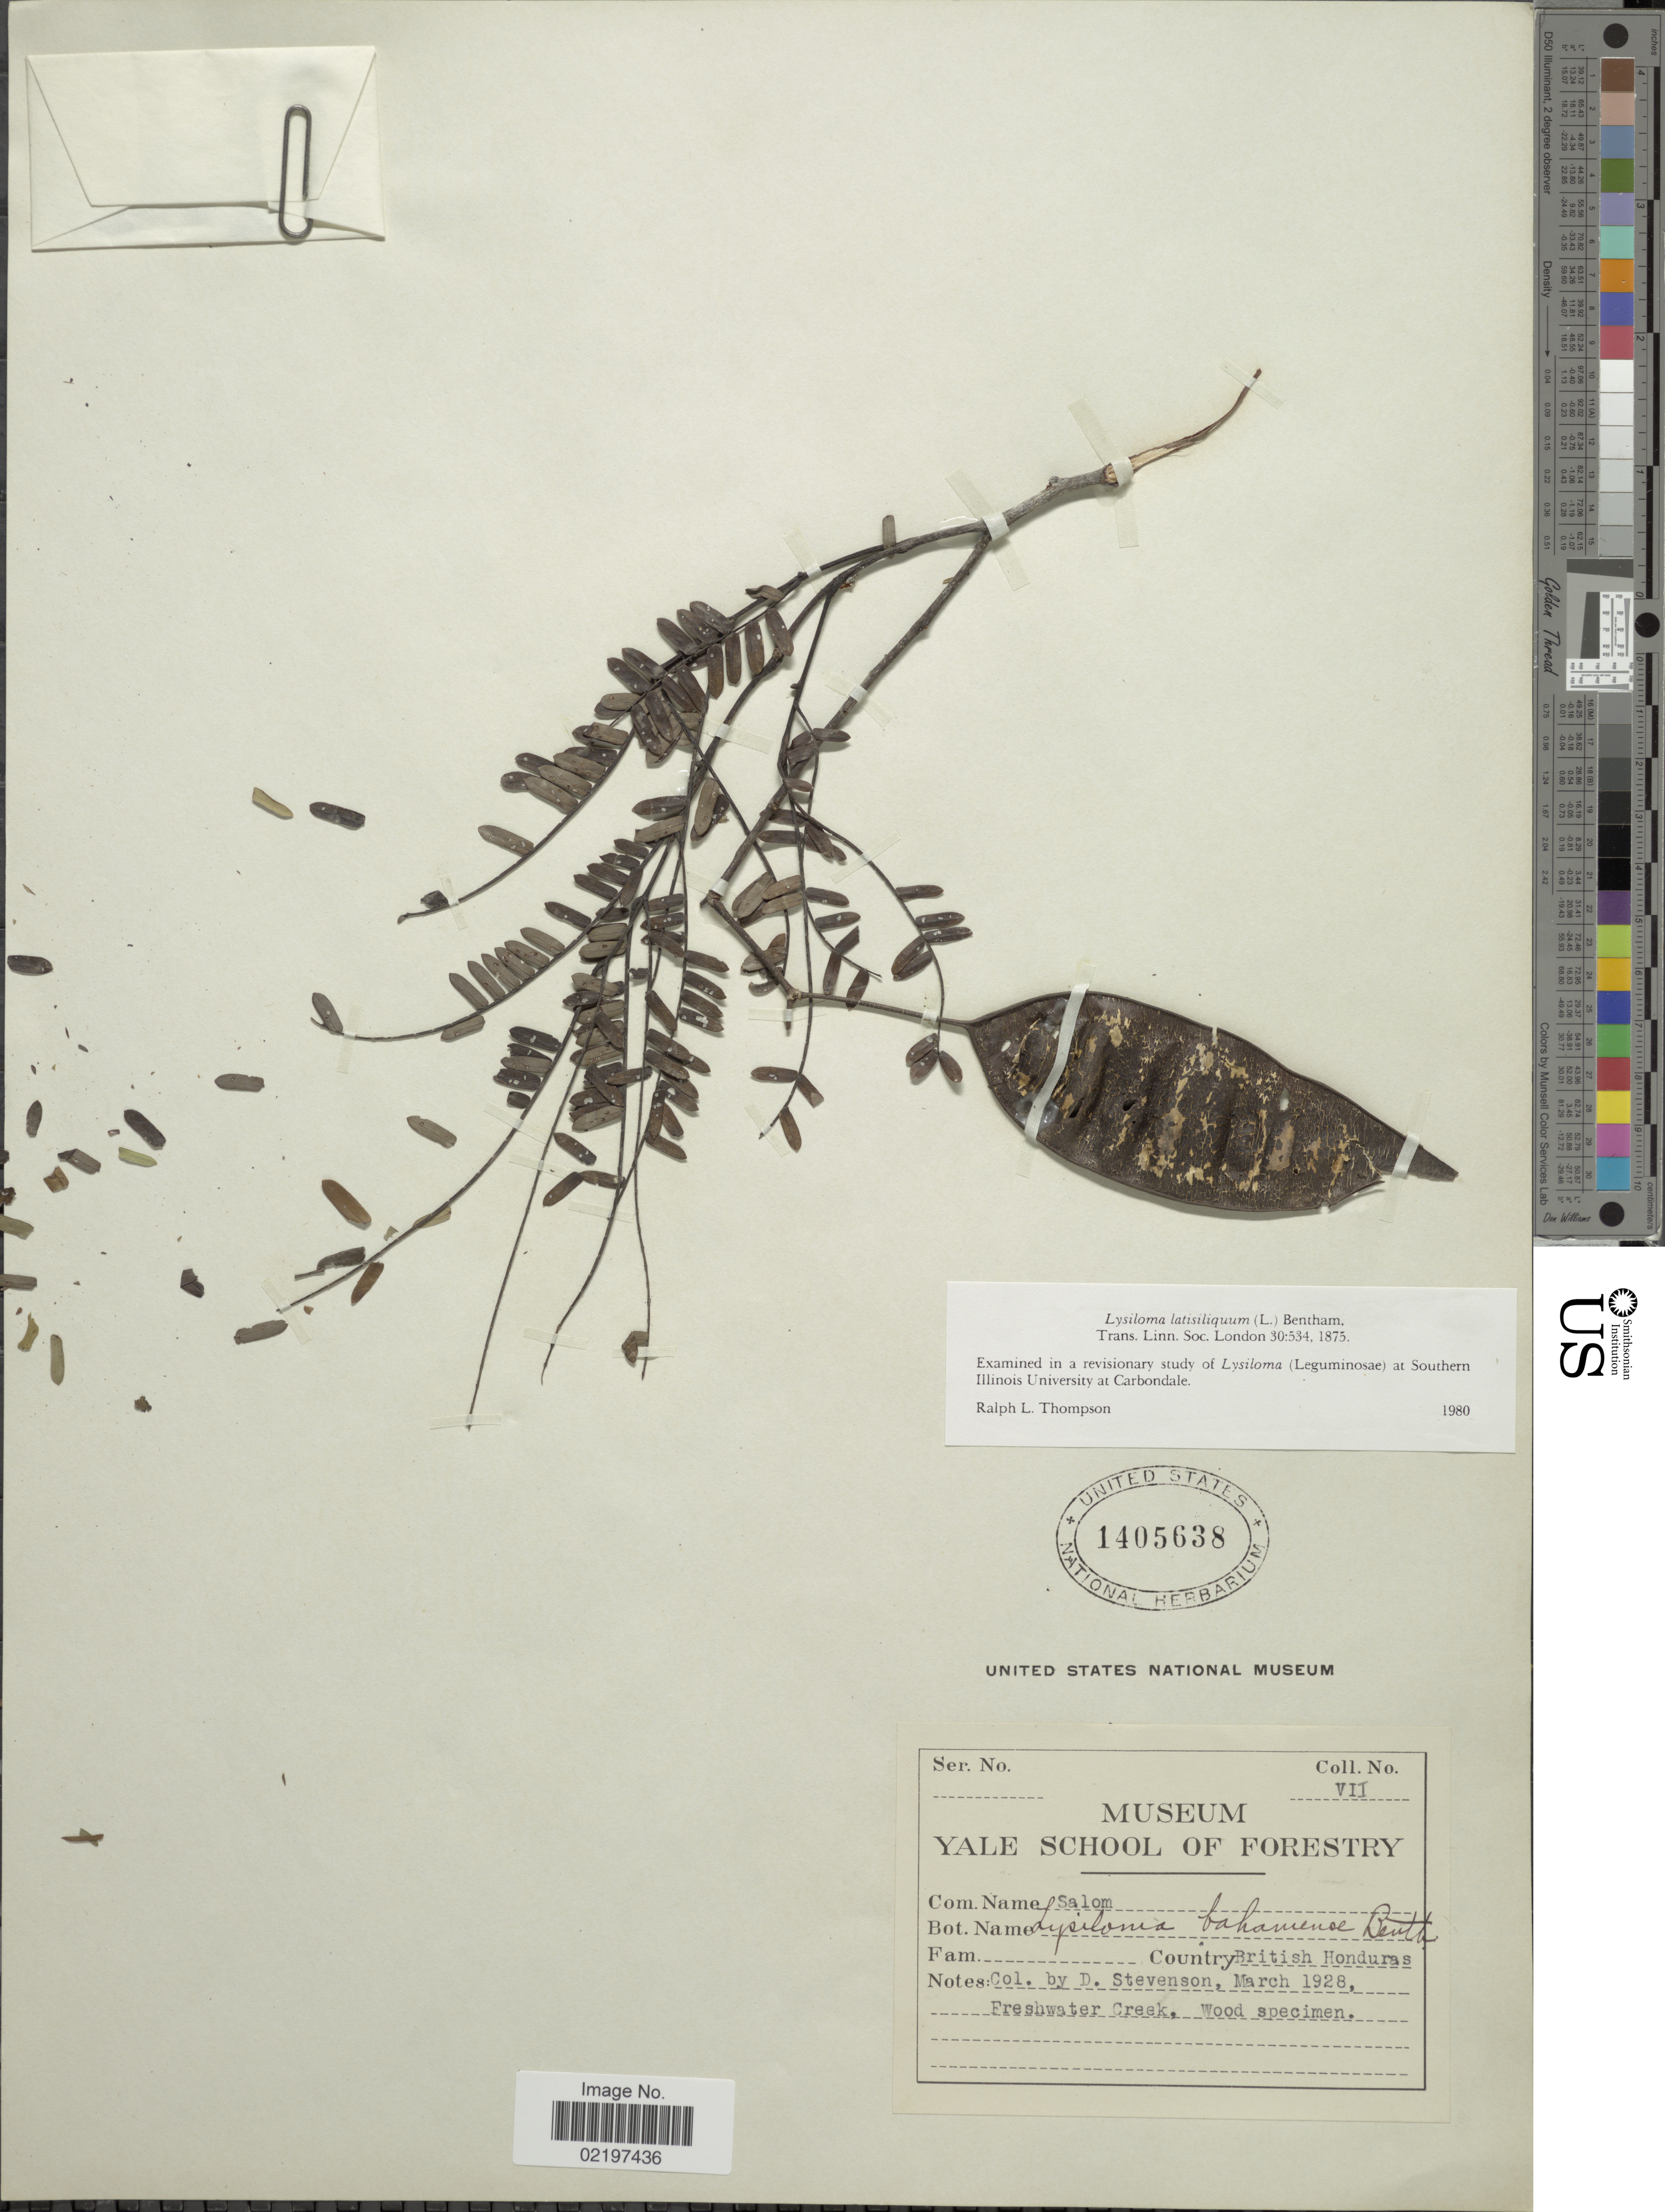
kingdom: Plantae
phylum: Tracheophyta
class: Magnoliopsida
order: Fabales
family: Fabaceae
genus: Lysiloma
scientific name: Lysiloma latisiliquum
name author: (L.) Benth.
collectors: D. Stevenson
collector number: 7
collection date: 1928-03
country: Belize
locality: Country British Honduras, Freshwater Creek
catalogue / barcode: US 1405638